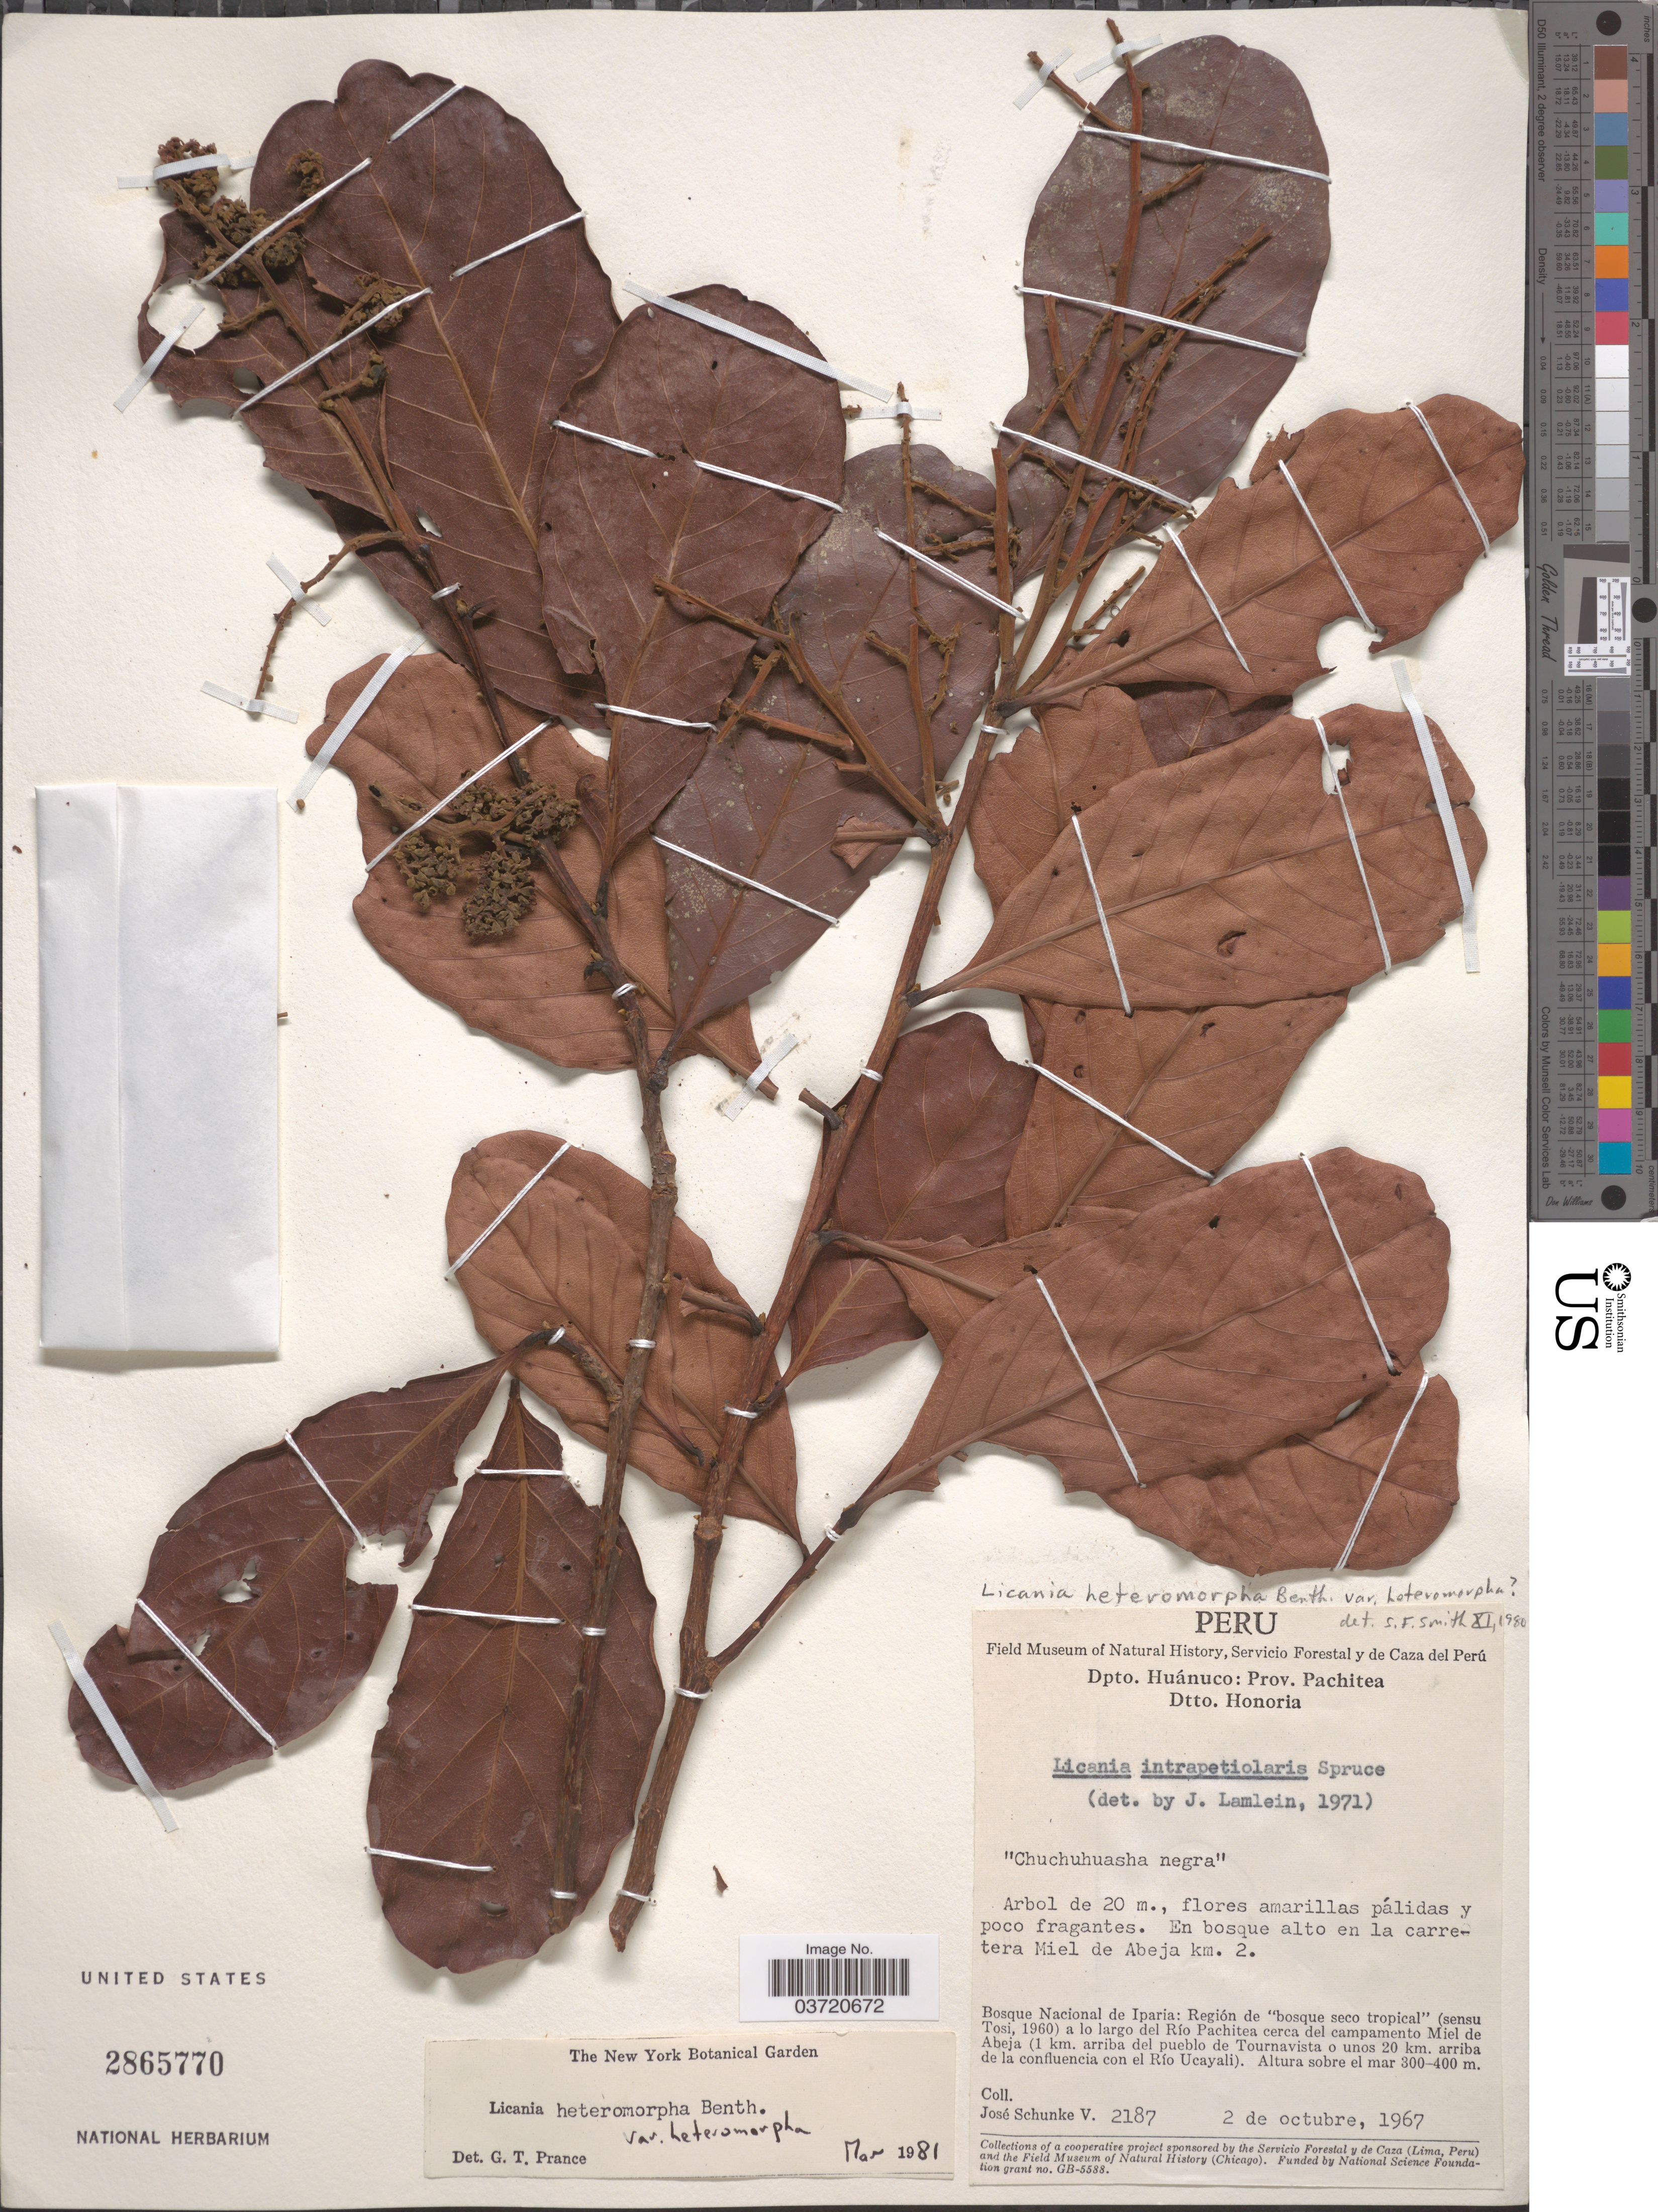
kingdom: Plantae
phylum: Tracheophyta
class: Magnoliopsida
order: Malpighiales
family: Chrysobalanaceae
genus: Hymenopus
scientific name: Hymenopus heteromorphus var. heteromorphus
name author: (Benth.) Sothers & Prance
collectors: J. Schunke Vigo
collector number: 2187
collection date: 1967-10-02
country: Peru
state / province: Huánuco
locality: Dpto. Huánuco: Prov. Pachitea. Dtto. Honoria. En bosque alto en la carretera Miel de Abeja km. 2. Bosque Nacional de Iparia: Región de "bosque seco tropical" (sensu Tosi, 1960) a lo largo del Río Pachitea cerca del campamento Miel de Abeja (1 km. arriba del pueblo de Tournavista o unos 20 kms. arriba de la confluencia con el Río ucayali).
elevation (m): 300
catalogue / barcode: US 2865770